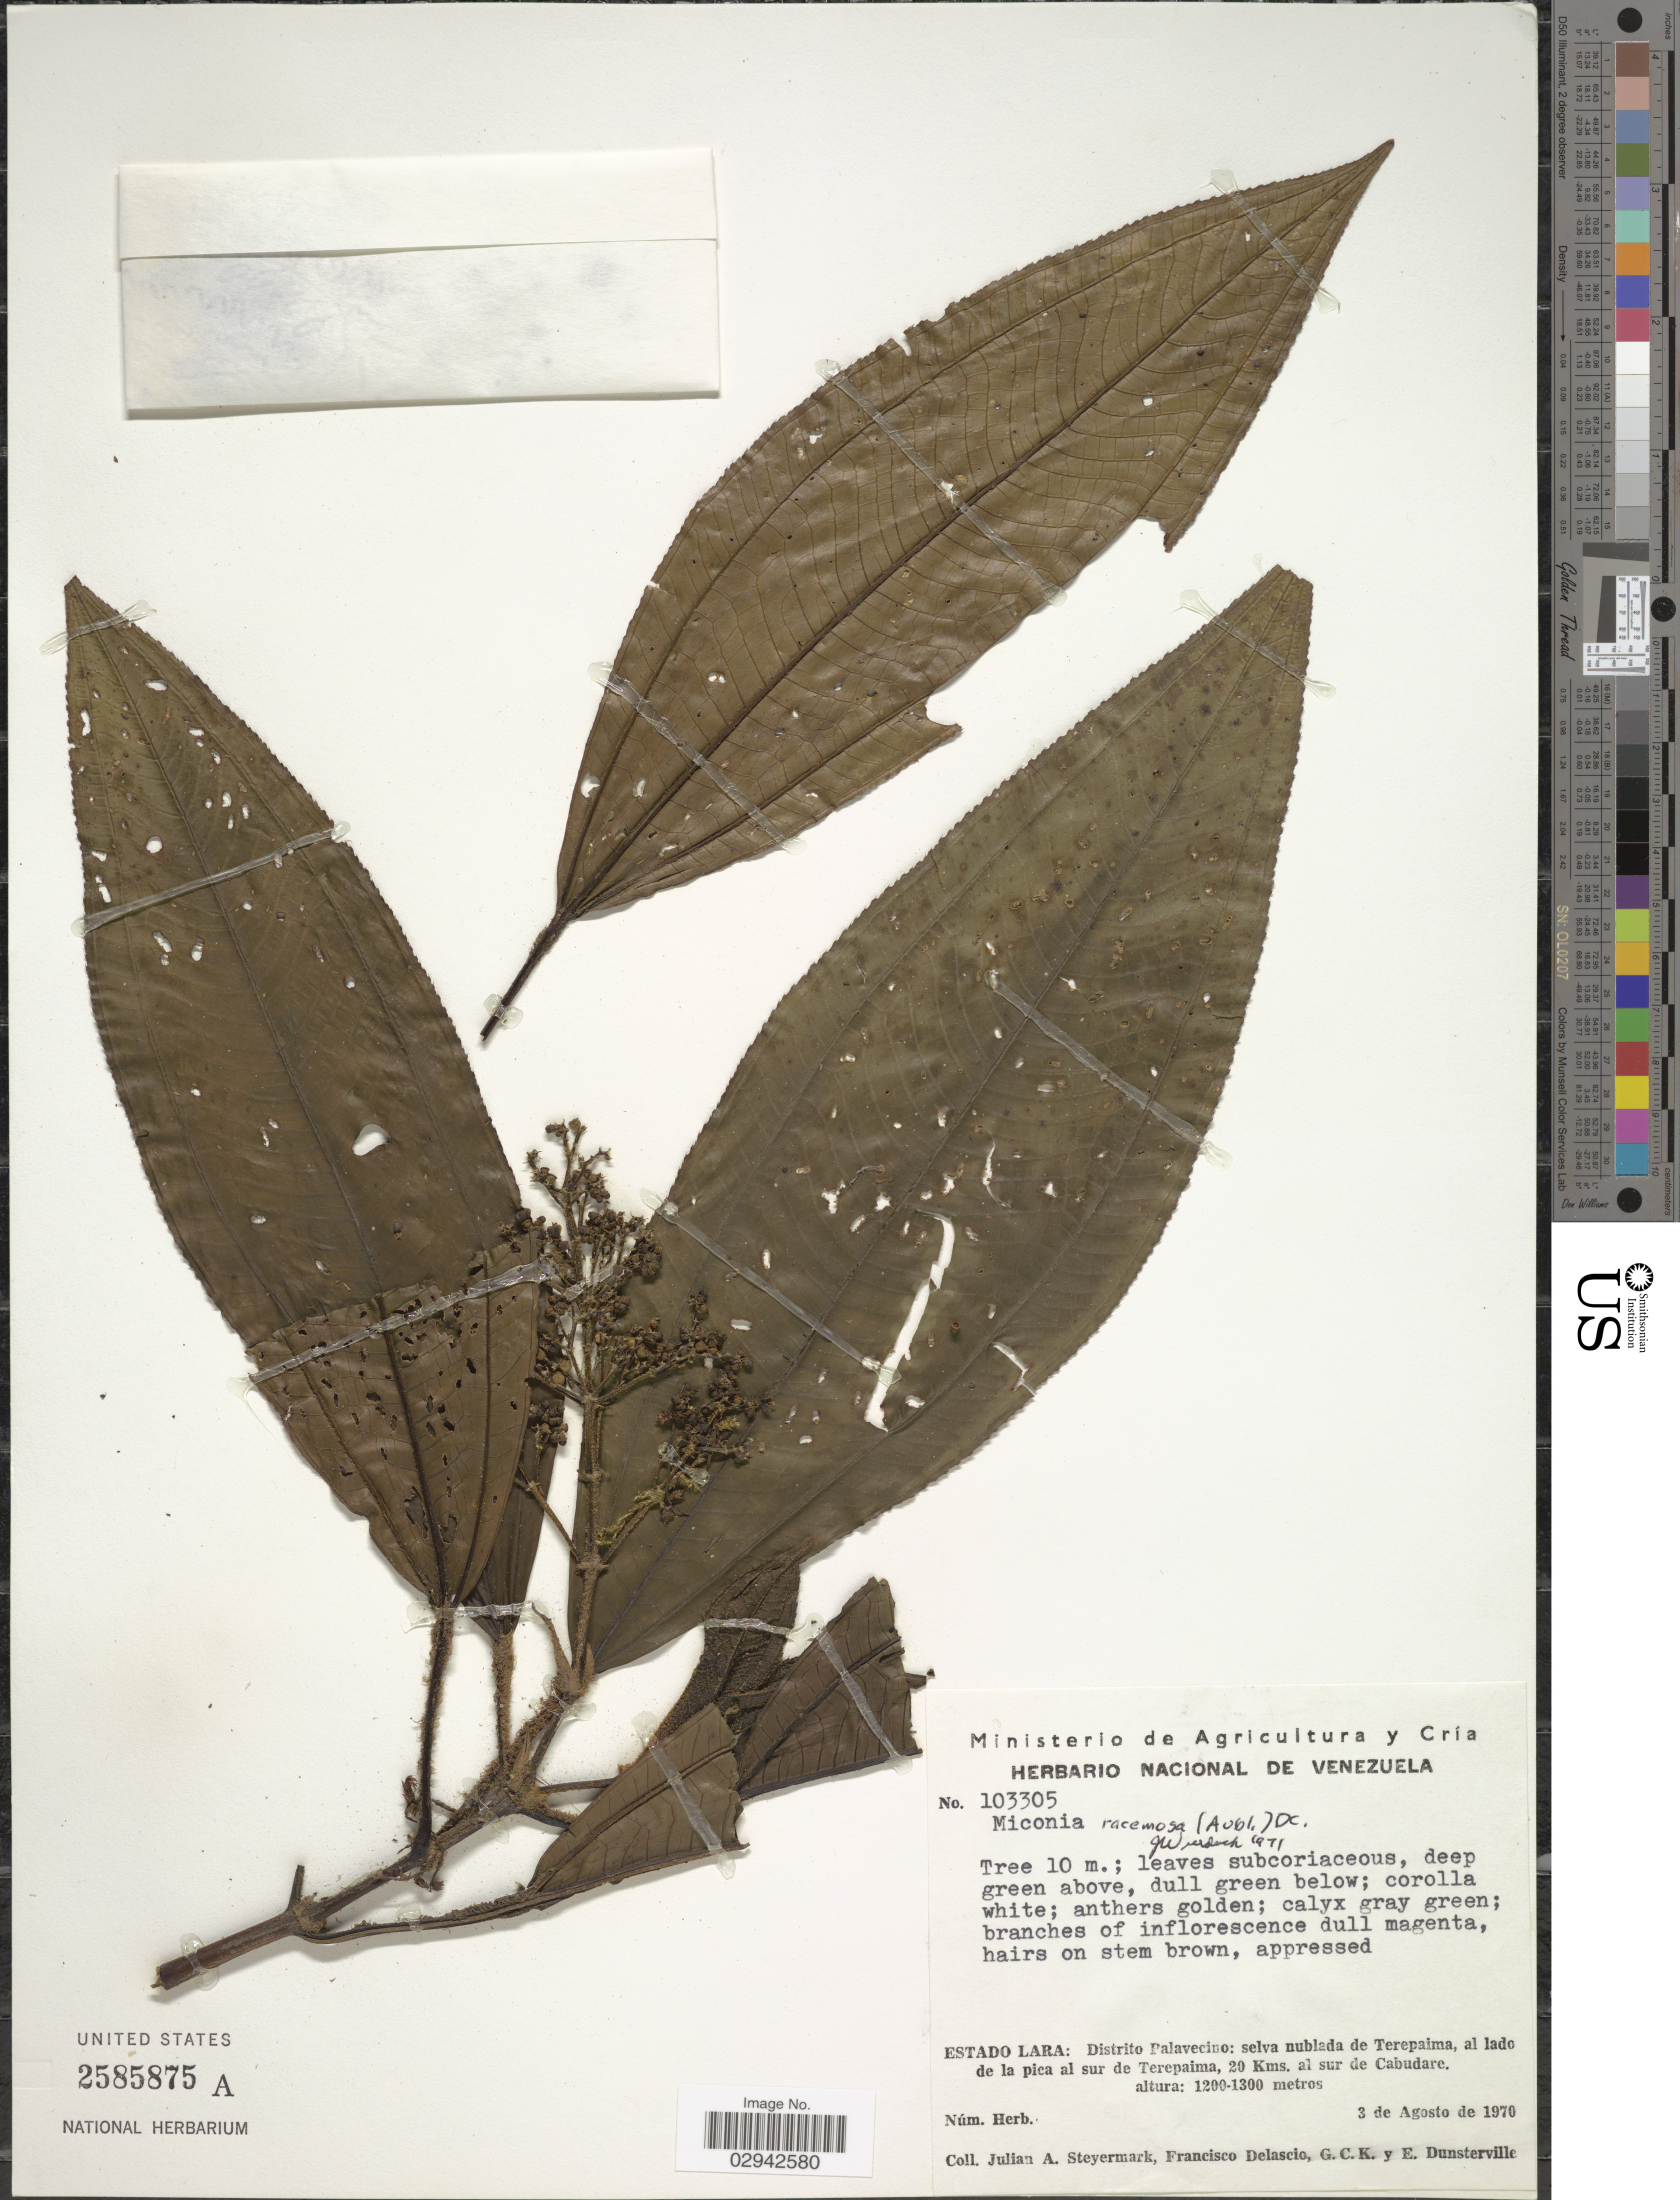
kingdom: Plantae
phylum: Tracheophyta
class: Magnoliopsida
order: Myrtales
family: Melastomataceae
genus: Miconia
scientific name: Miconia racemosa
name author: (Aubl.) DC.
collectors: J. Steyermark, F. Delascio, G. C. K. Dunsterville & E. Dunsterville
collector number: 103305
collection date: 1970-08-03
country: Venezuela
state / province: Lara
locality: Distrito Palavecino: selva nublada de Terepaima, al lado de la pica al sur de Terepaima, 29 Kms. al sur de Cabudare.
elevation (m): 1200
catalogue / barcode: US 2585875A